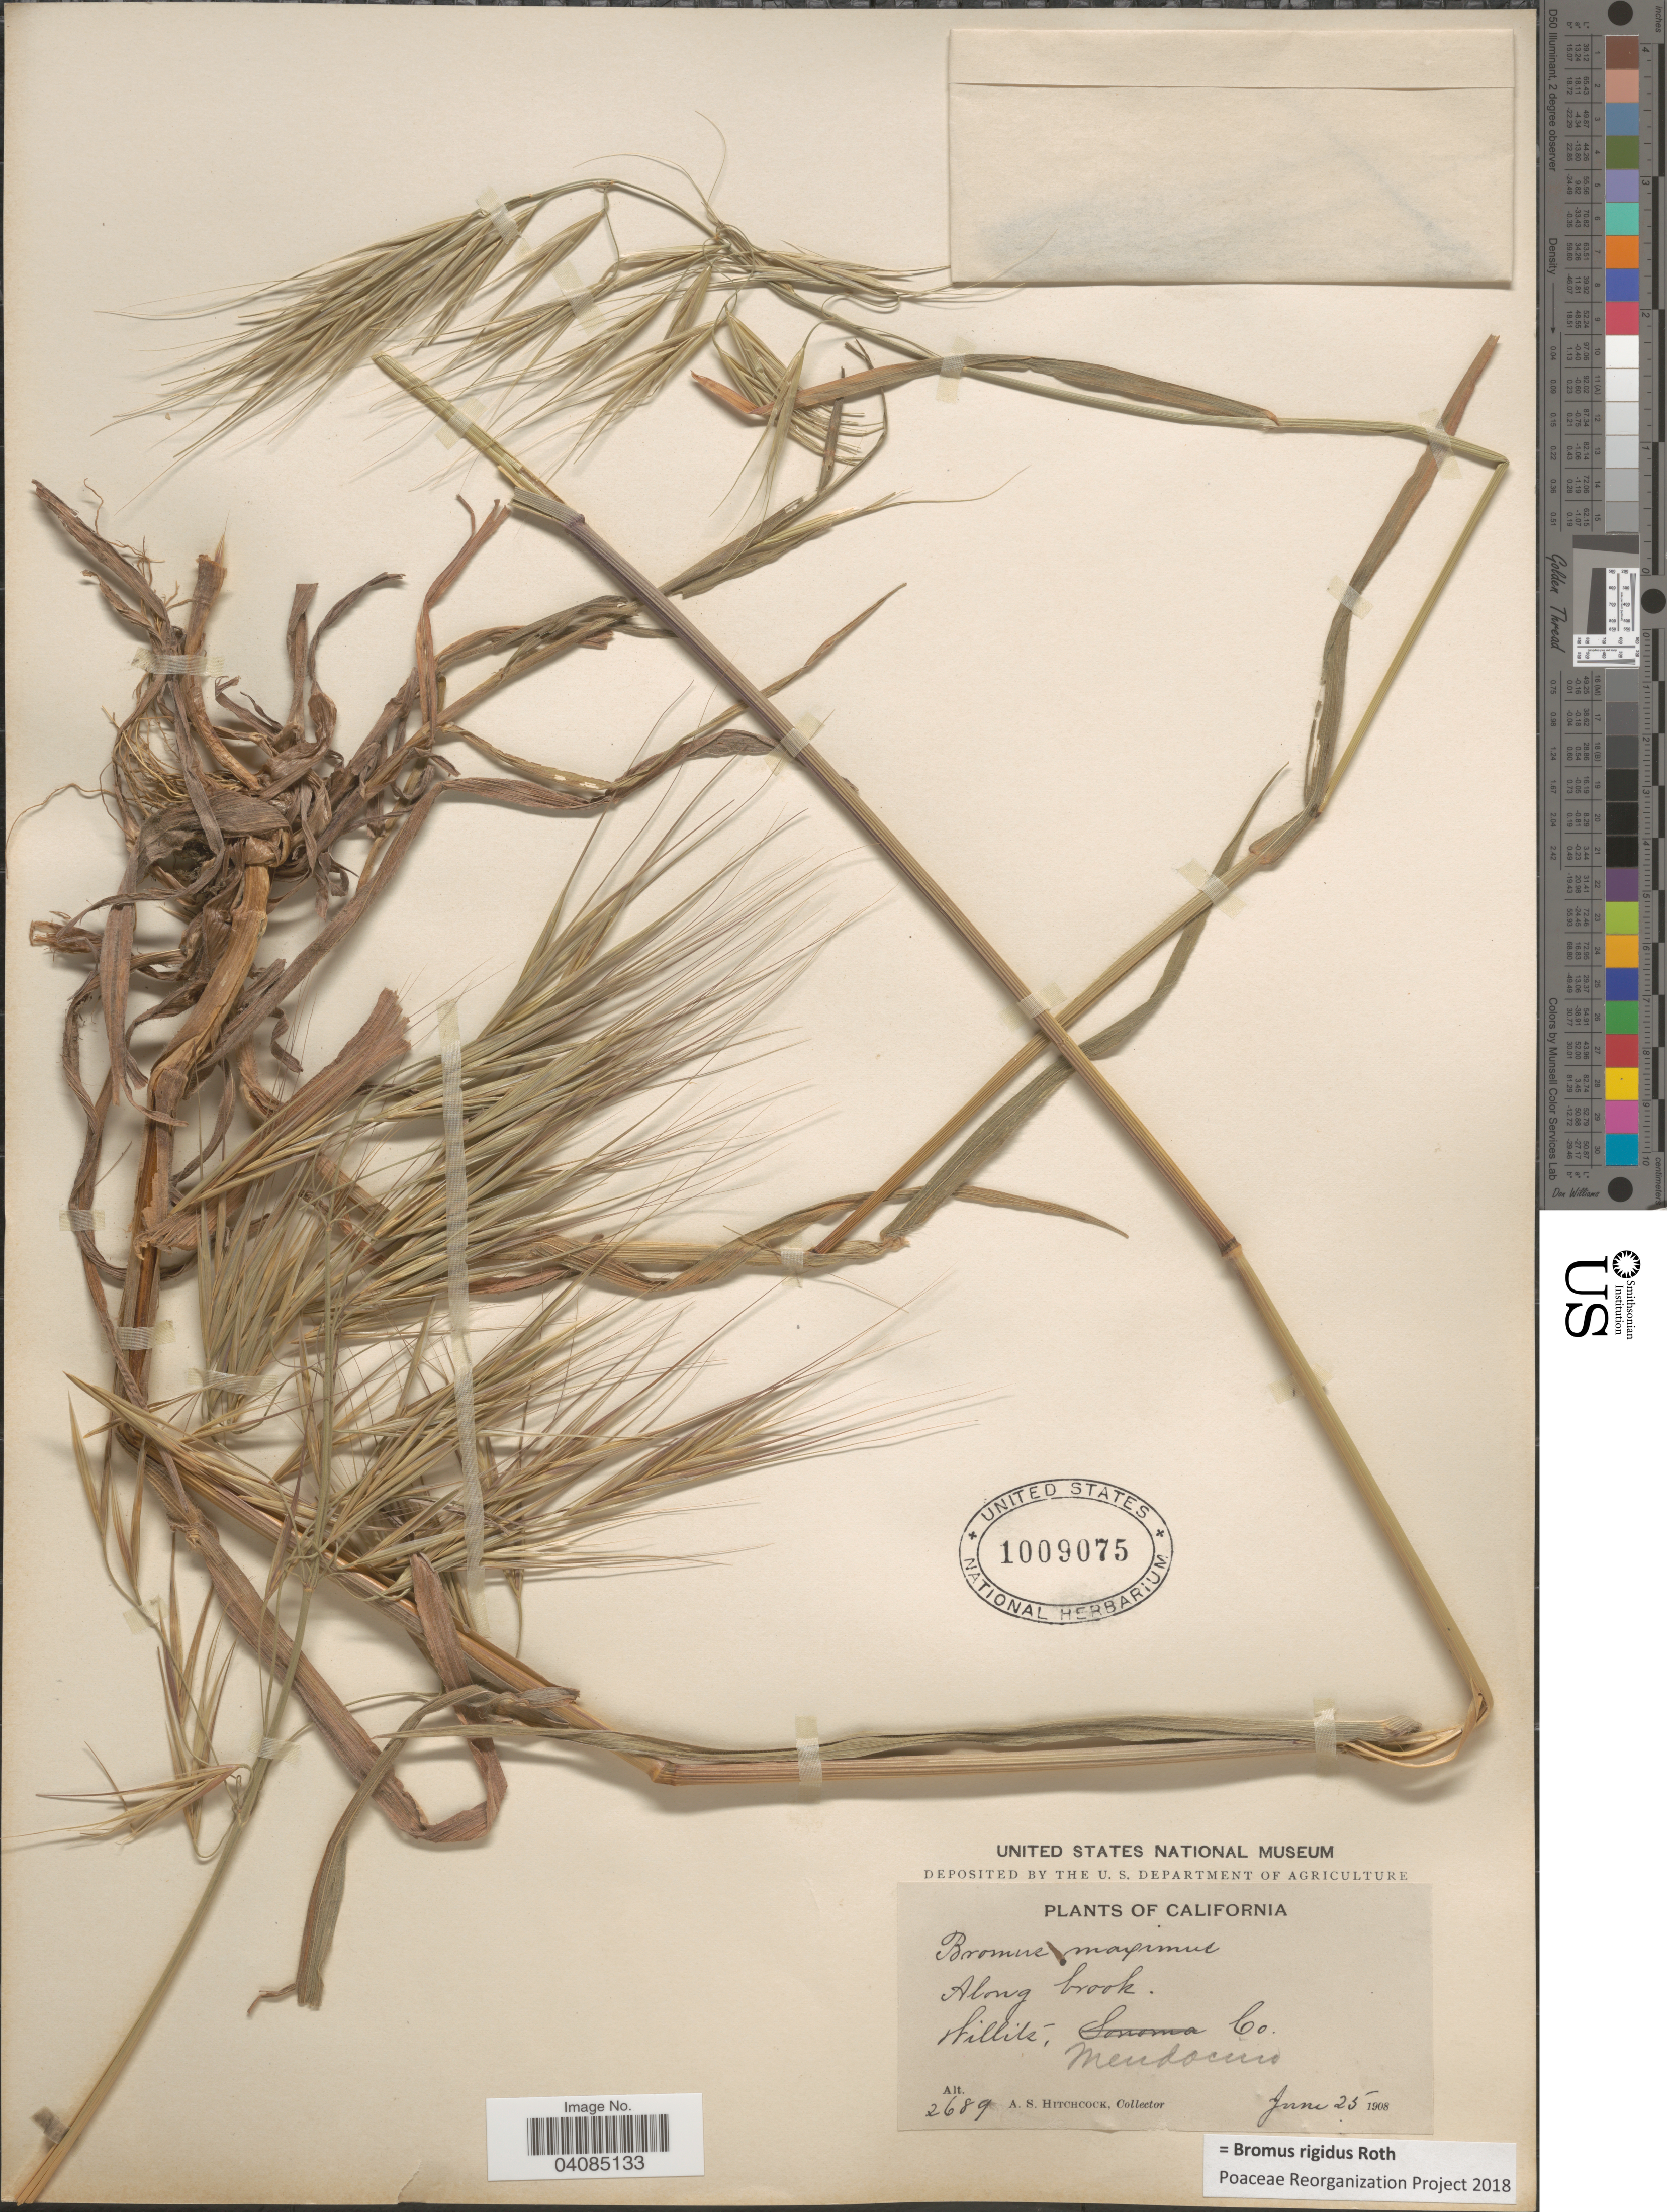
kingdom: Plantae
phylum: Tracheophyta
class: Liliopsida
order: Poales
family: Poaceae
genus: Bromus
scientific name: Bromus rigidus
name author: Roth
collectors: A. S. Hitchcock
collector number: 2689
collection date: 1908-06-25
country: United States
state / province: California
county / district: Mendocino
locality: Along brook. Willits, Mendocino Co.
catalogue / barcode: US 1009075